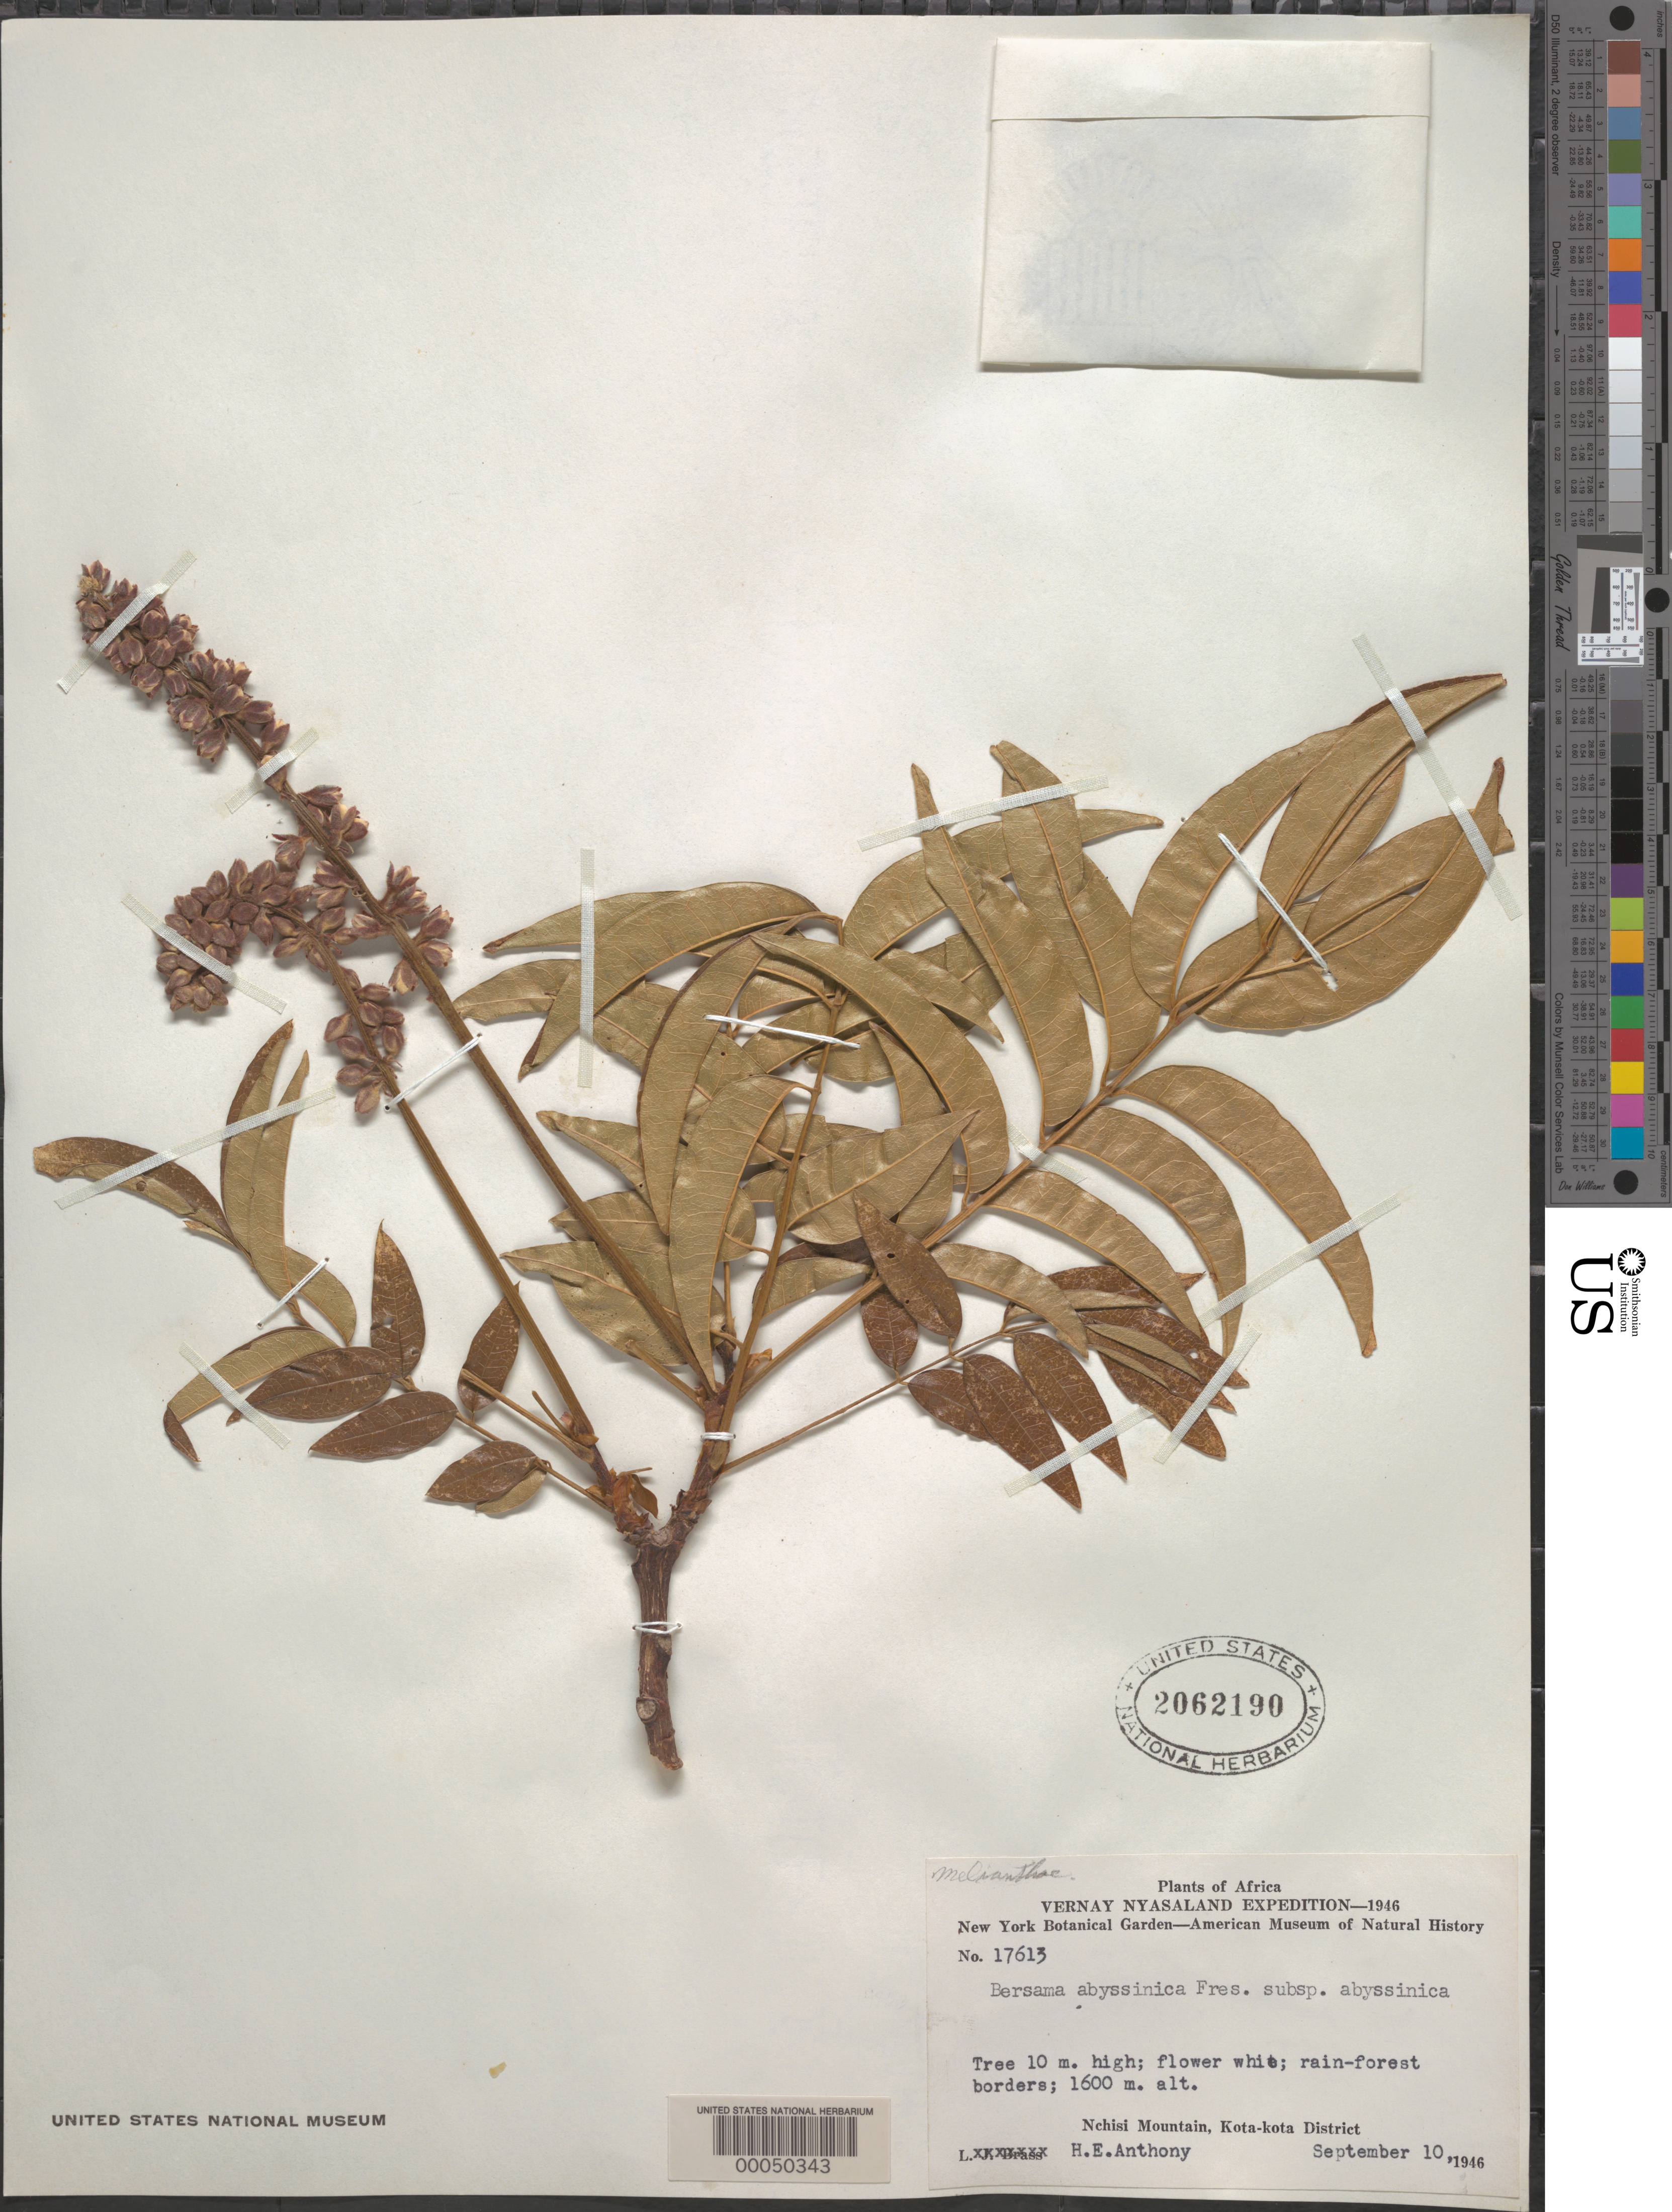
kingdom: Plantae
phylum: Tracheophyta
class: Magnoliopsida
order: Geraniales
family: Melianthaceae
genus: Bersama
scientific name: Bersama abyssinica subsp. abyssinica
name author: Fresen.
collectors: H. E. Anthony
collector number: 17613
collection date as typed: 10 Sep 1946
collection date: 1946-09-10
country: Malawi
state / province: Central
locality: Nchisi mountain, kota-kota district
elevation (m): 1600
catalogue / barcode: US 2062190